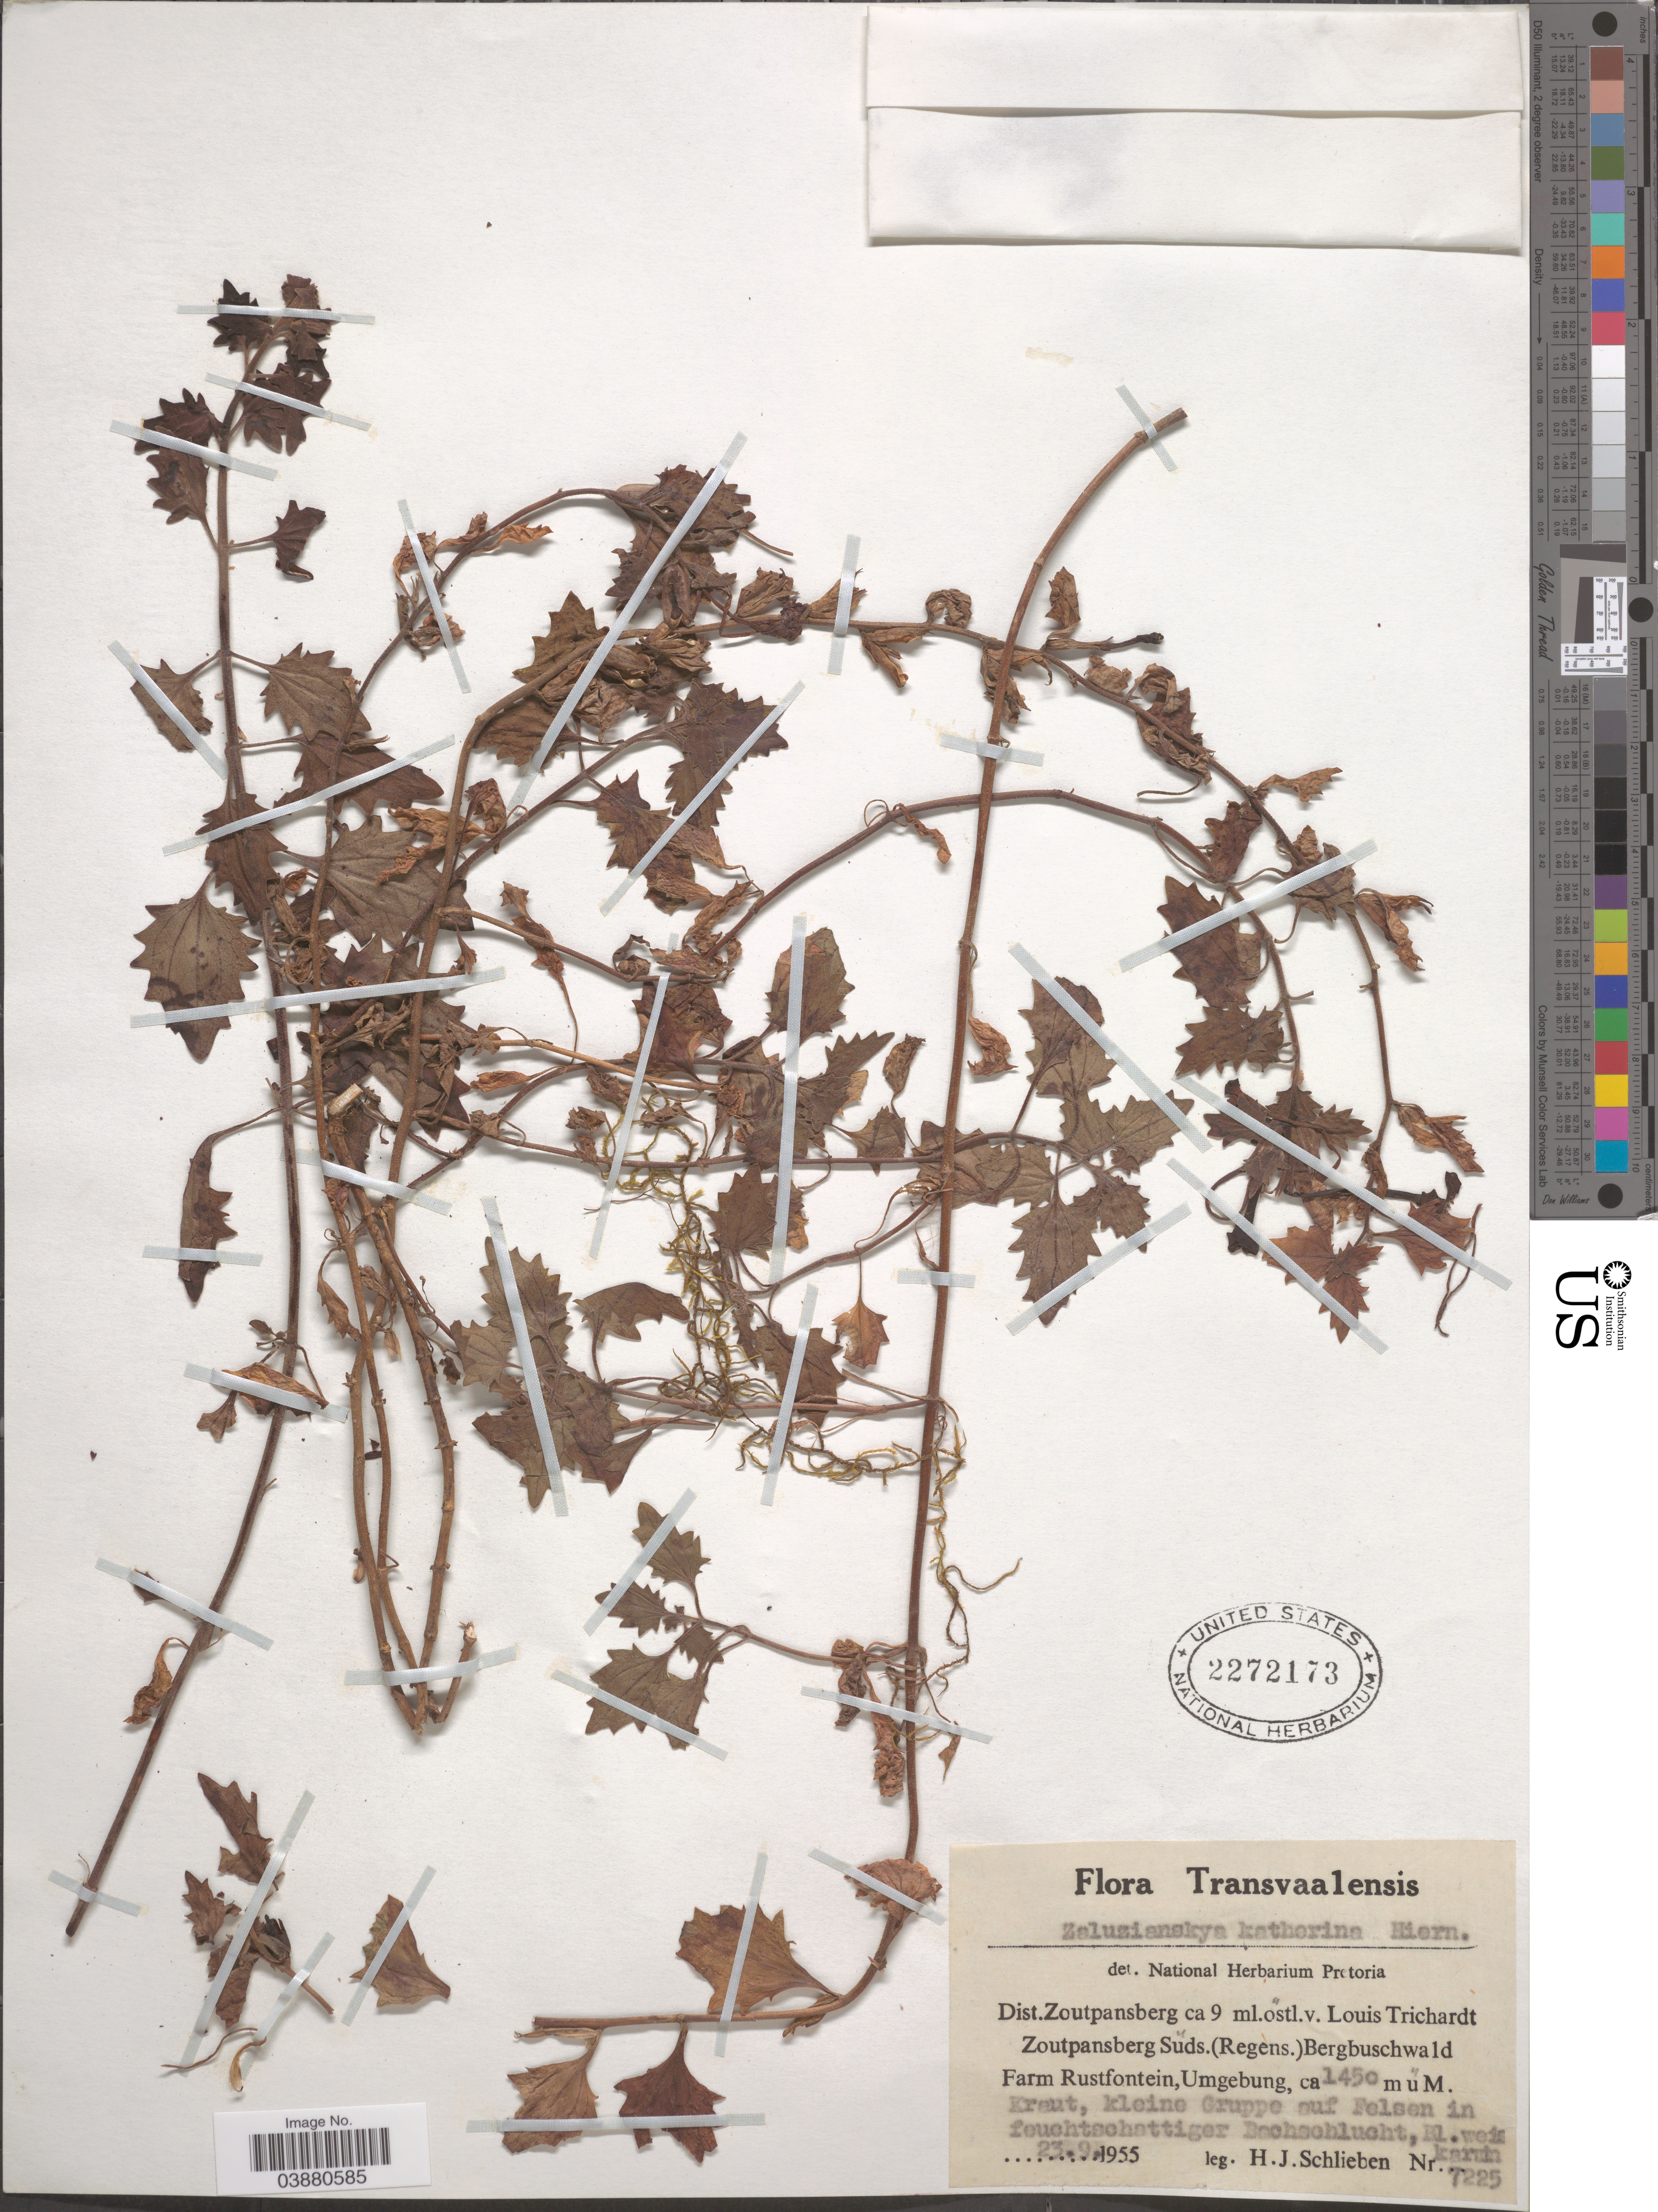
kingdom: Plantae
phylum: Tracheophyta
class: Magnoliopsida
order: Lamiales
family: Scrophulariaceae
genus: Zaluzianskya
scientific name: Zaluzianskya katherinae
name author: Hiern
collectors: H. J. Schlieben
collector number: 7225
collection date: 1955-09-23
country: South Africa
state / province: Limpopo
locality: Transvaalensis. Dist.Zoutpansberg ca 9 ml.ostl.v. Louis Trichardt Zoutpansberg Süds.(Regens.)Bergbuschwald Farm Rustfontein, Umgebung.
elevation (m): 1450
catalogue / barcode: US 2272173